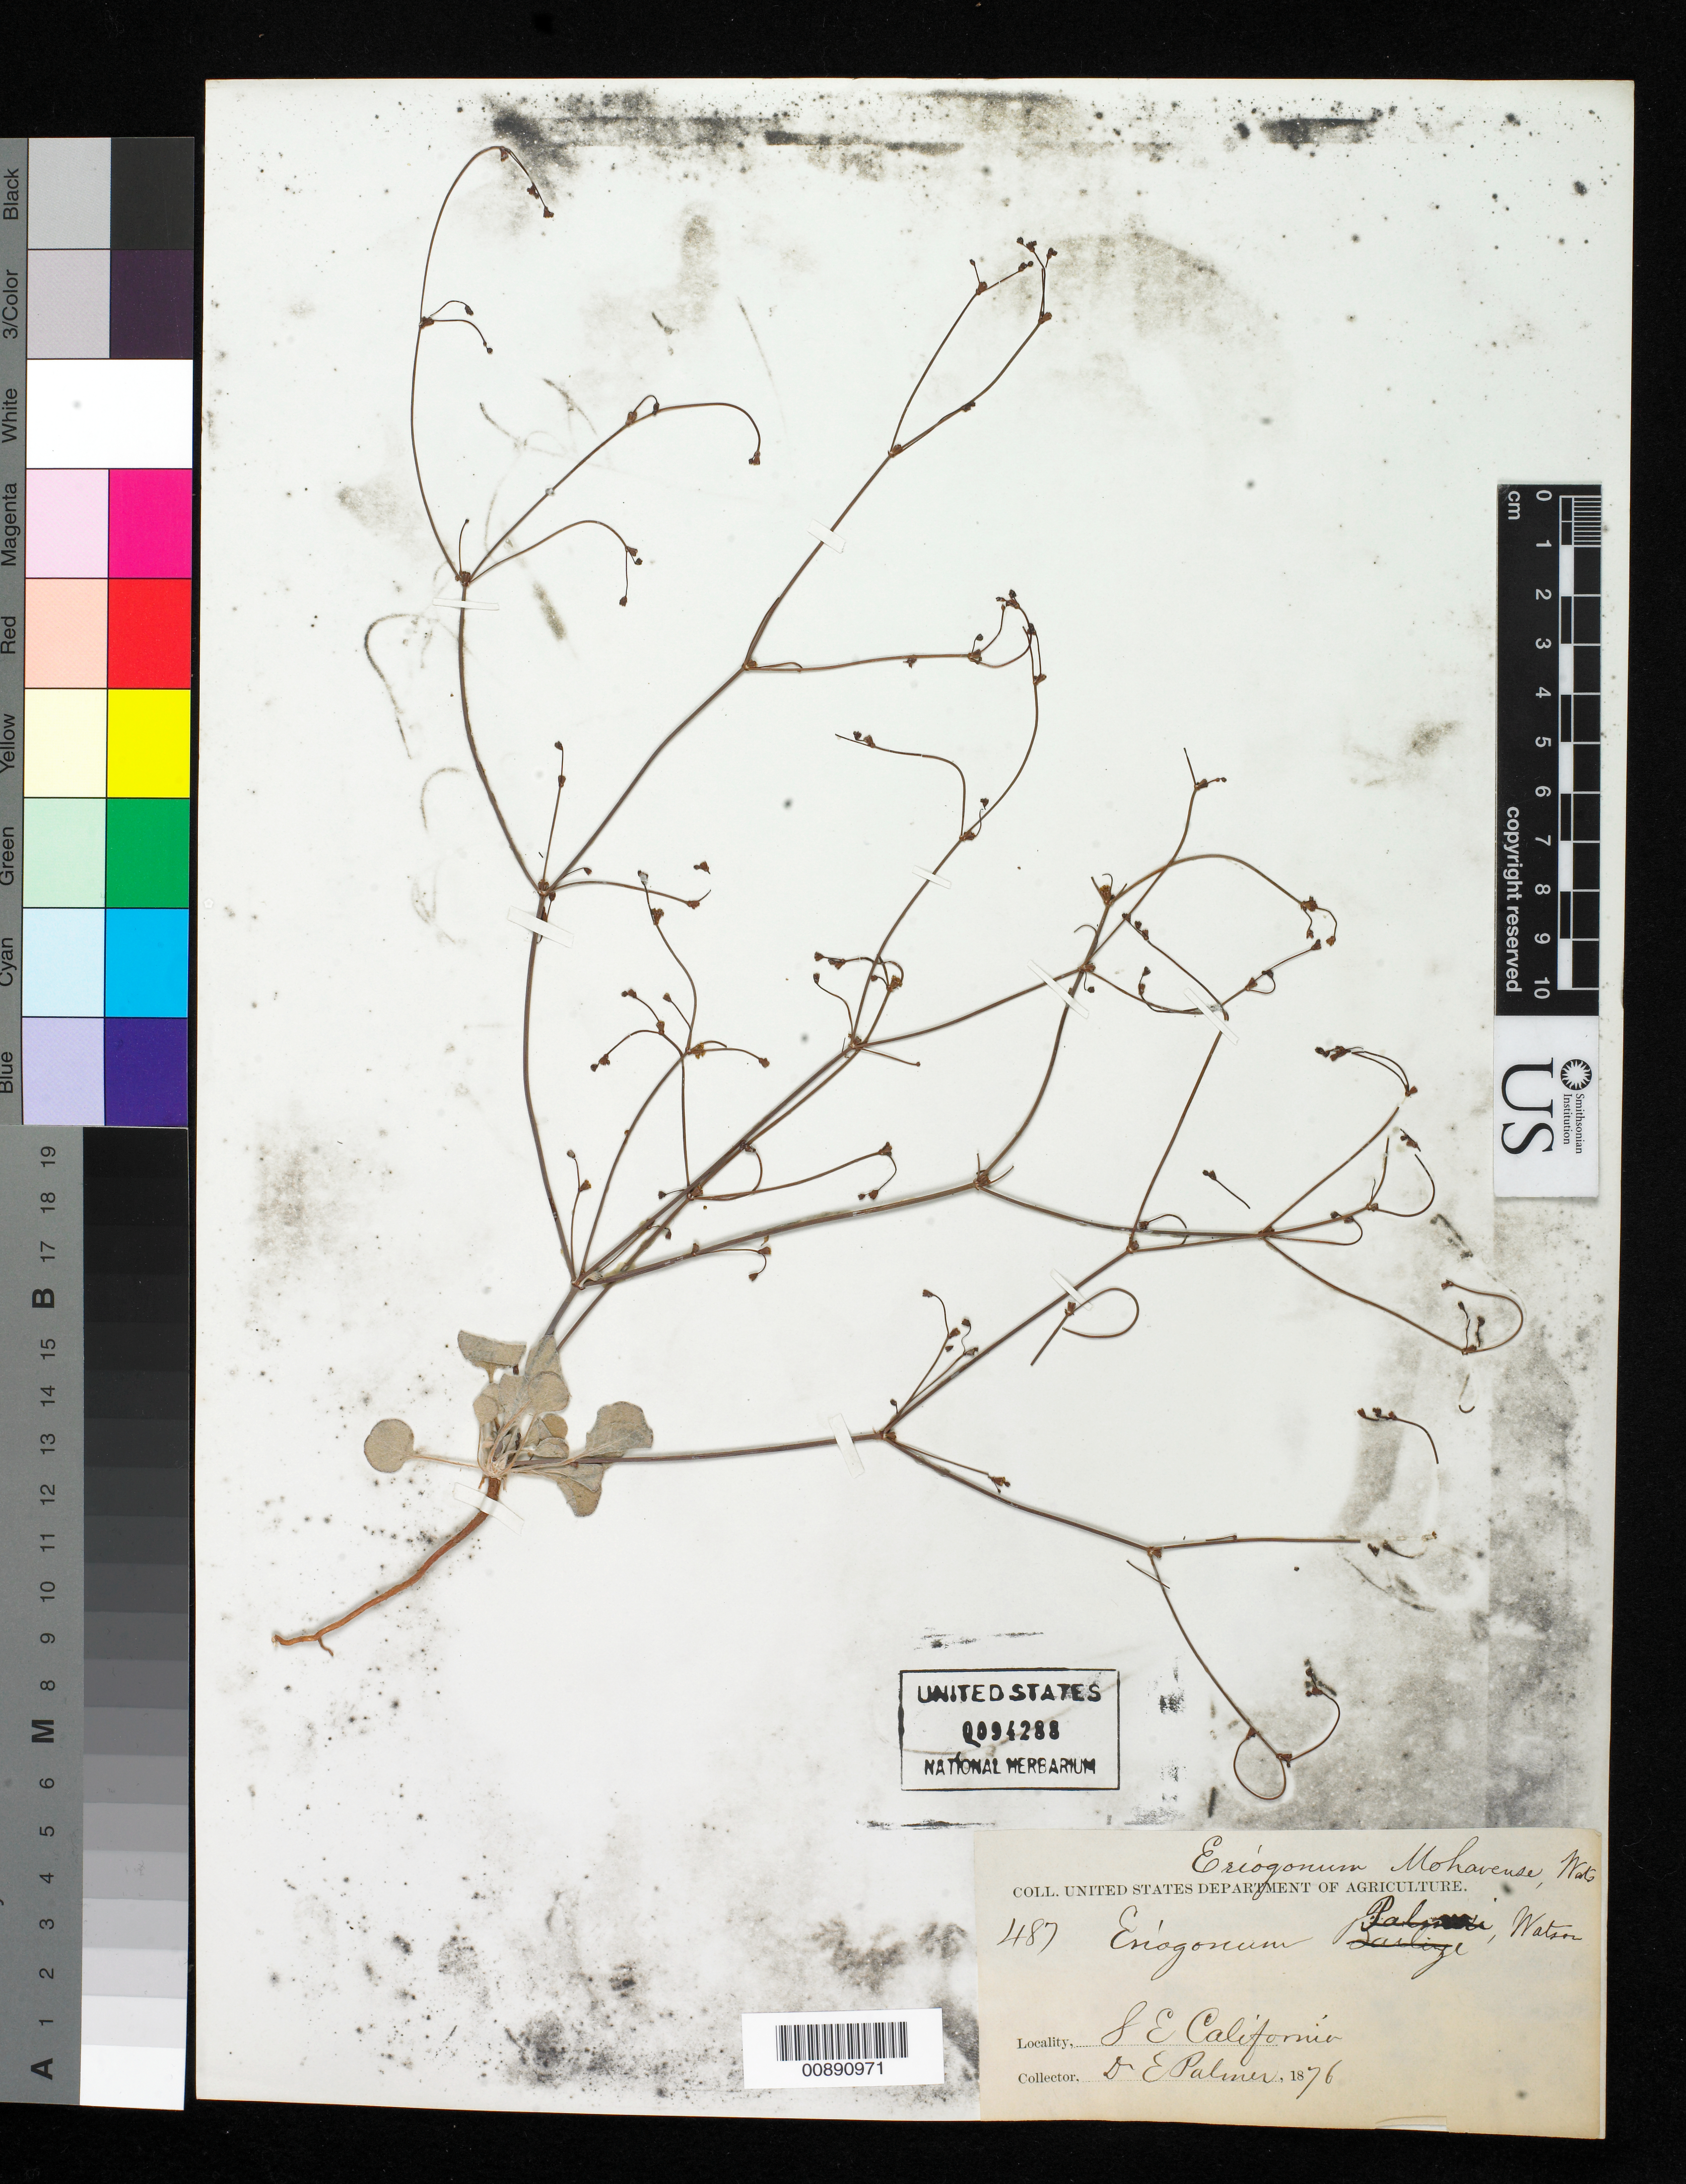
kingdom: Plantae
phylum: Tracheophyta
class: Magnoliopsida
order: Caryophyllales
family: Polygonaceae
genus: Eriogonum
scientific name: Eriogonum mohavense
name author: S. Watson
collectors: E. Palmer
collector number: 487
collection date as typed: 1876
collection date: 1876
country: United States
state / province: California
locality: SE California.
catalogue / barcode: US 94288